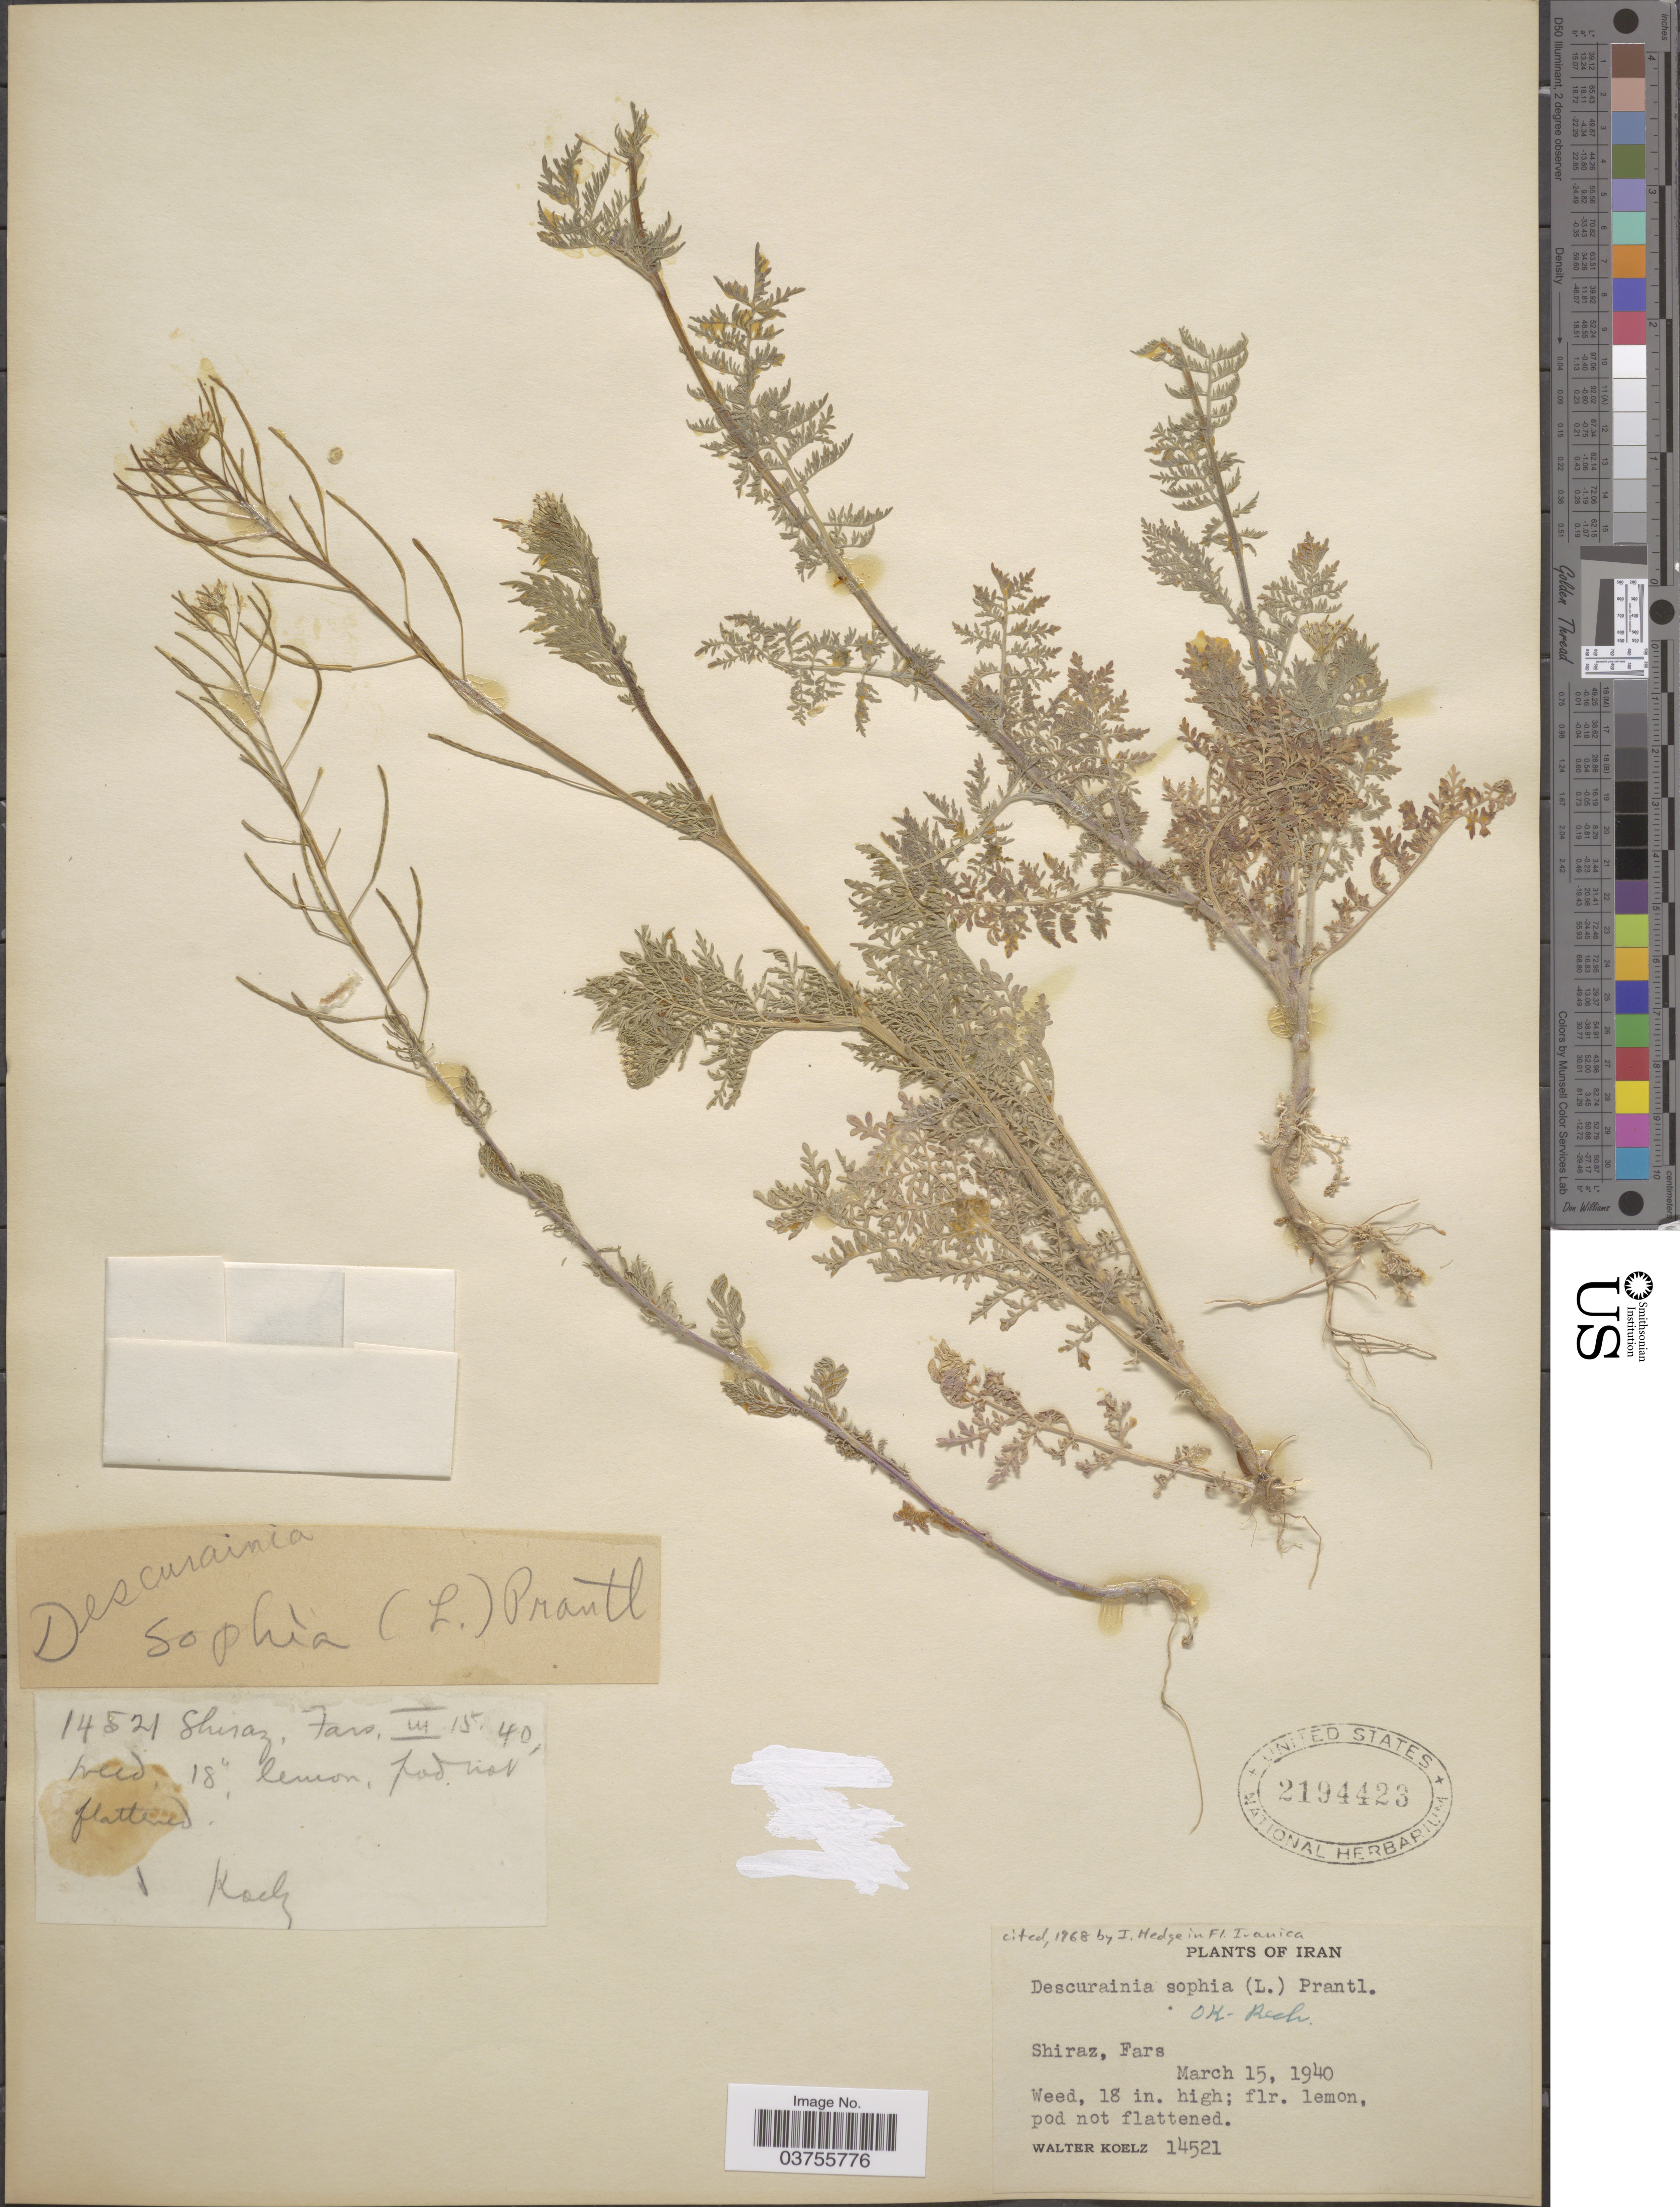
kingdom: Plantae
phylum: Tracheophyta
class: Magnoliopsida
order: Brassicales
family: Brassicaceae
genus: Sophia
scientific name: Sophia sophia (L.) Britton nom. illeg. (tautonym)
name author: (L.) Britton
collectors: W. N. Koelz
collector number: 14521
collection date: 1940-03-15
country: Iran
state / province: Fars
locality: Shiraz.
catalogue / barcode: US 2194423